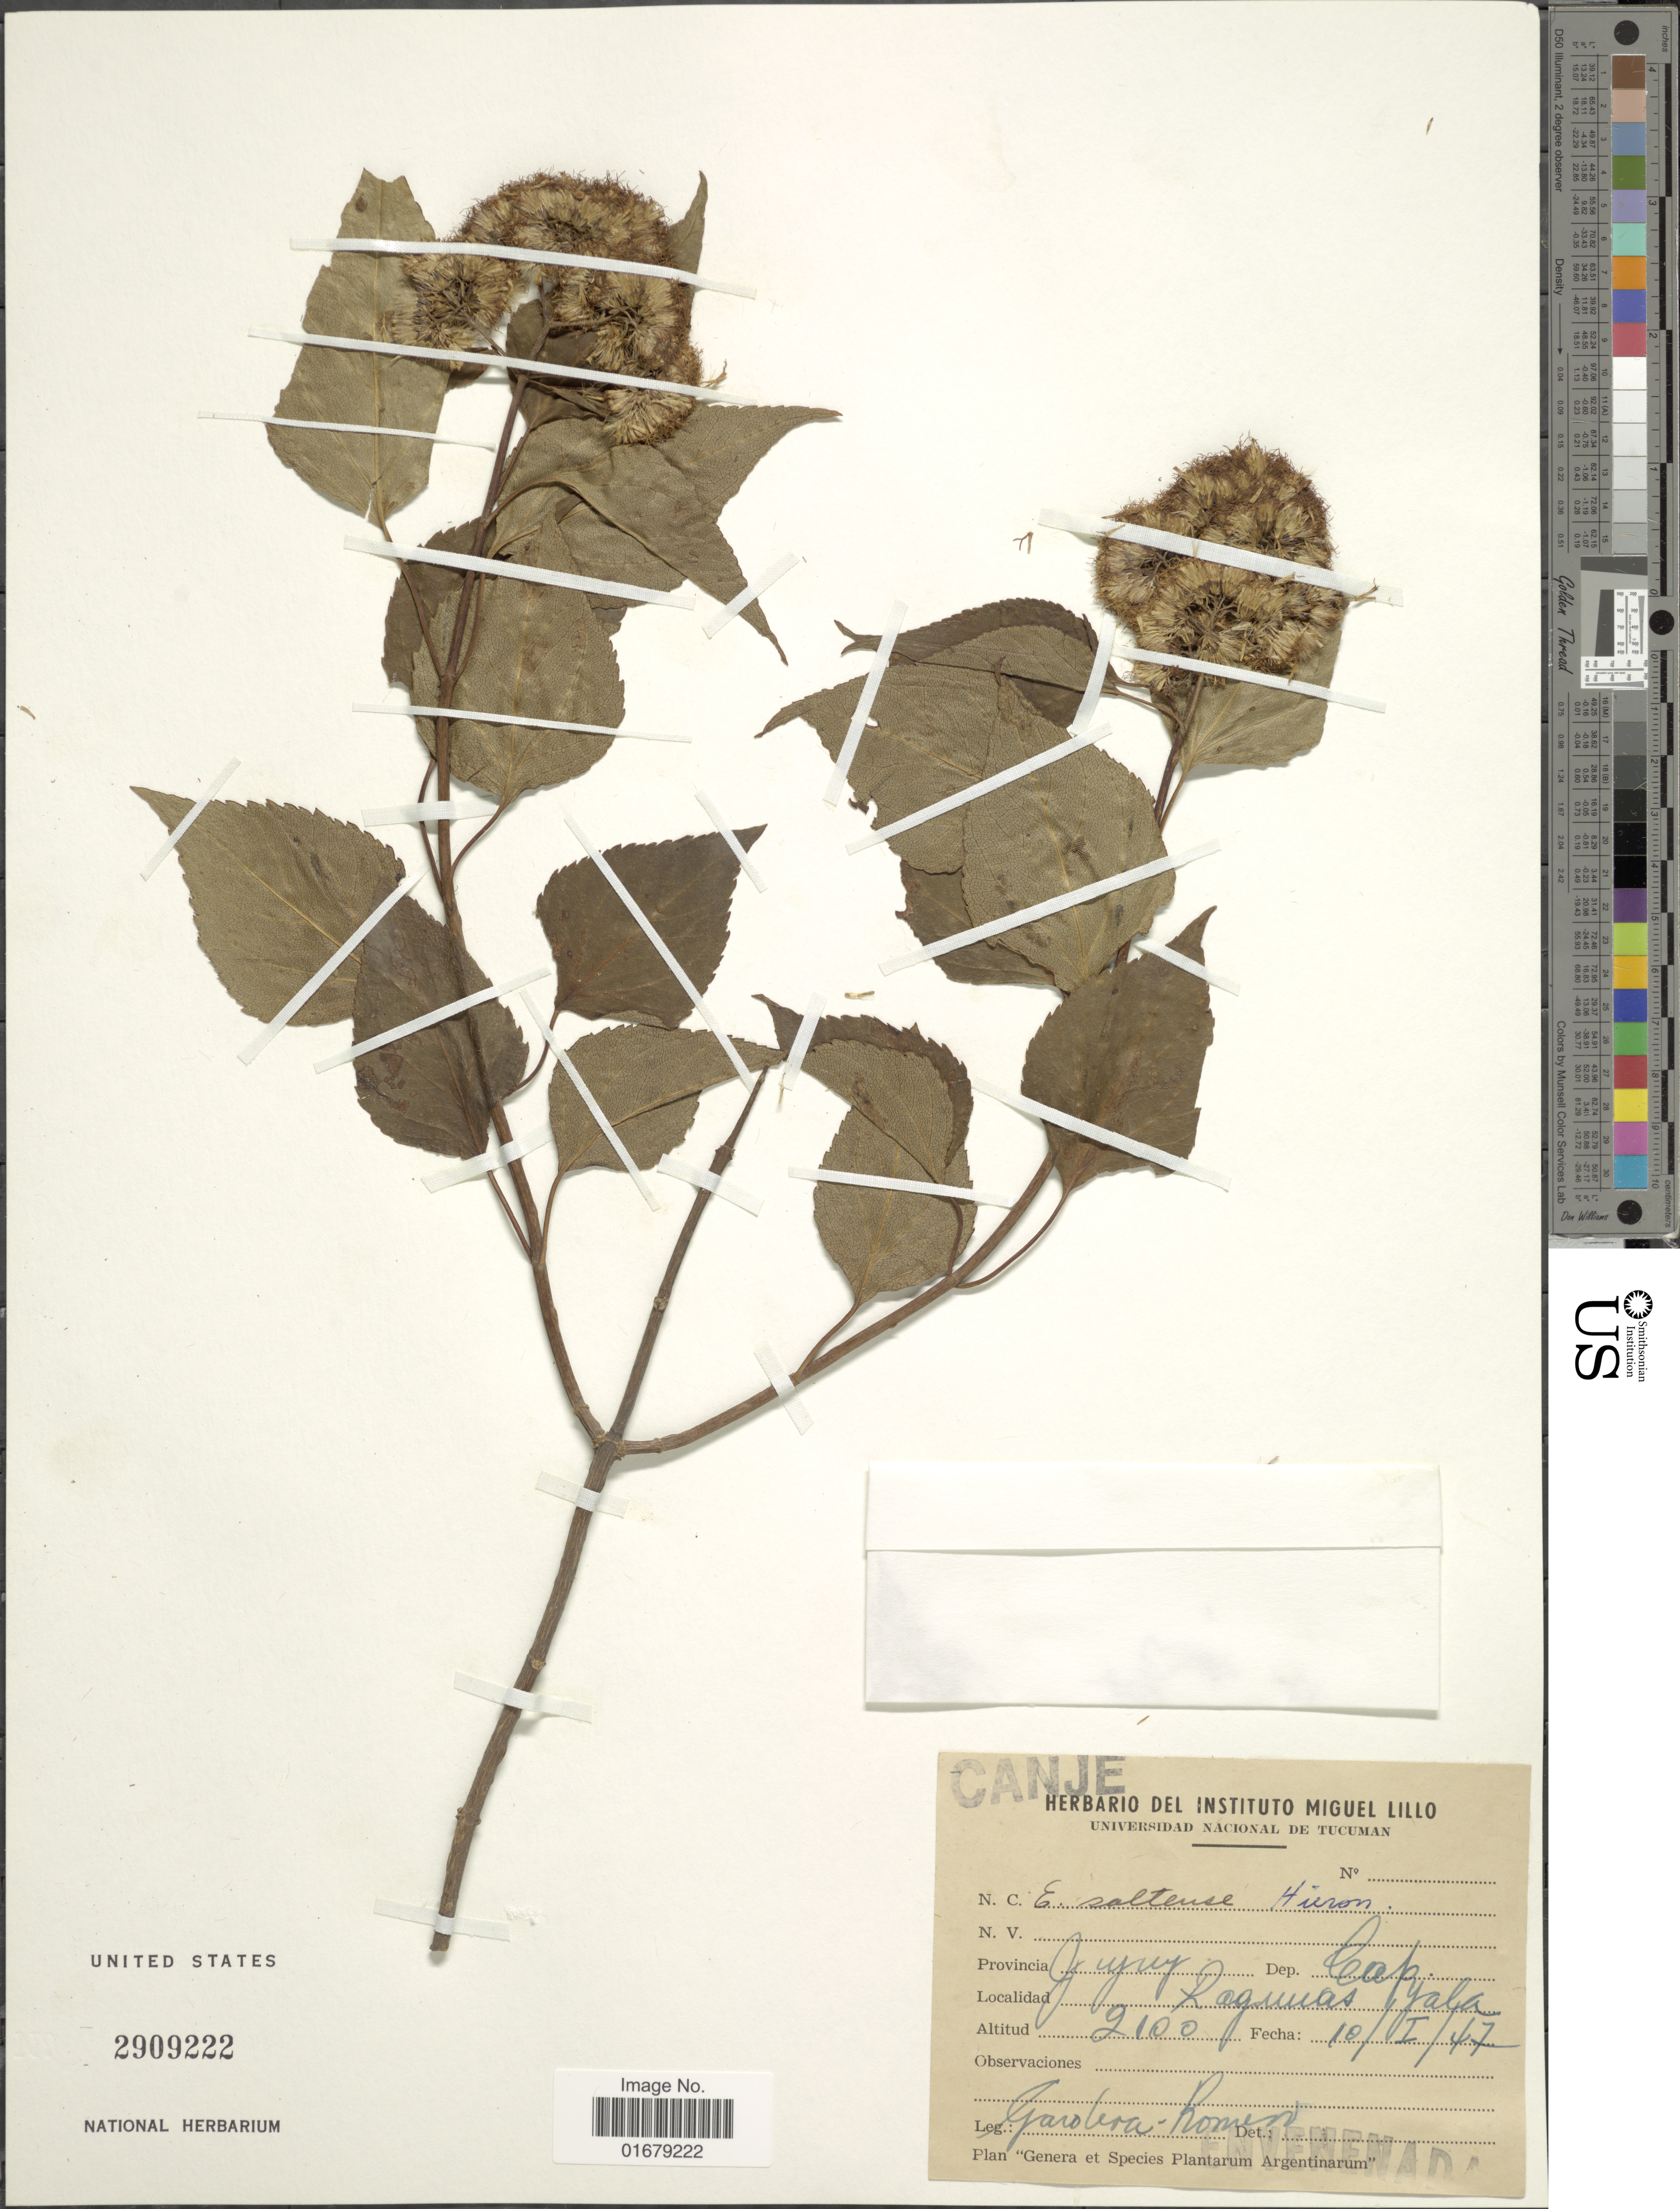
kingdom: Plantae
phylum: Tracheophyta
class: Magnoliopsida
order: Asterales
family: Asteraceae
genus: Kaunia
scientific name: Kaunia saltensis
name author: (Hieron.) R.M. King & H. Rob.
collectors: A. Garolera-R.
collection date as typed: Transcribed d/m/y: 10/1/47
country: Argentina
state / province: Jujuy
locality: Provincia Jujuy. Dep. Cap. Lagunas Jala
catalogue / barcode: US 2909222